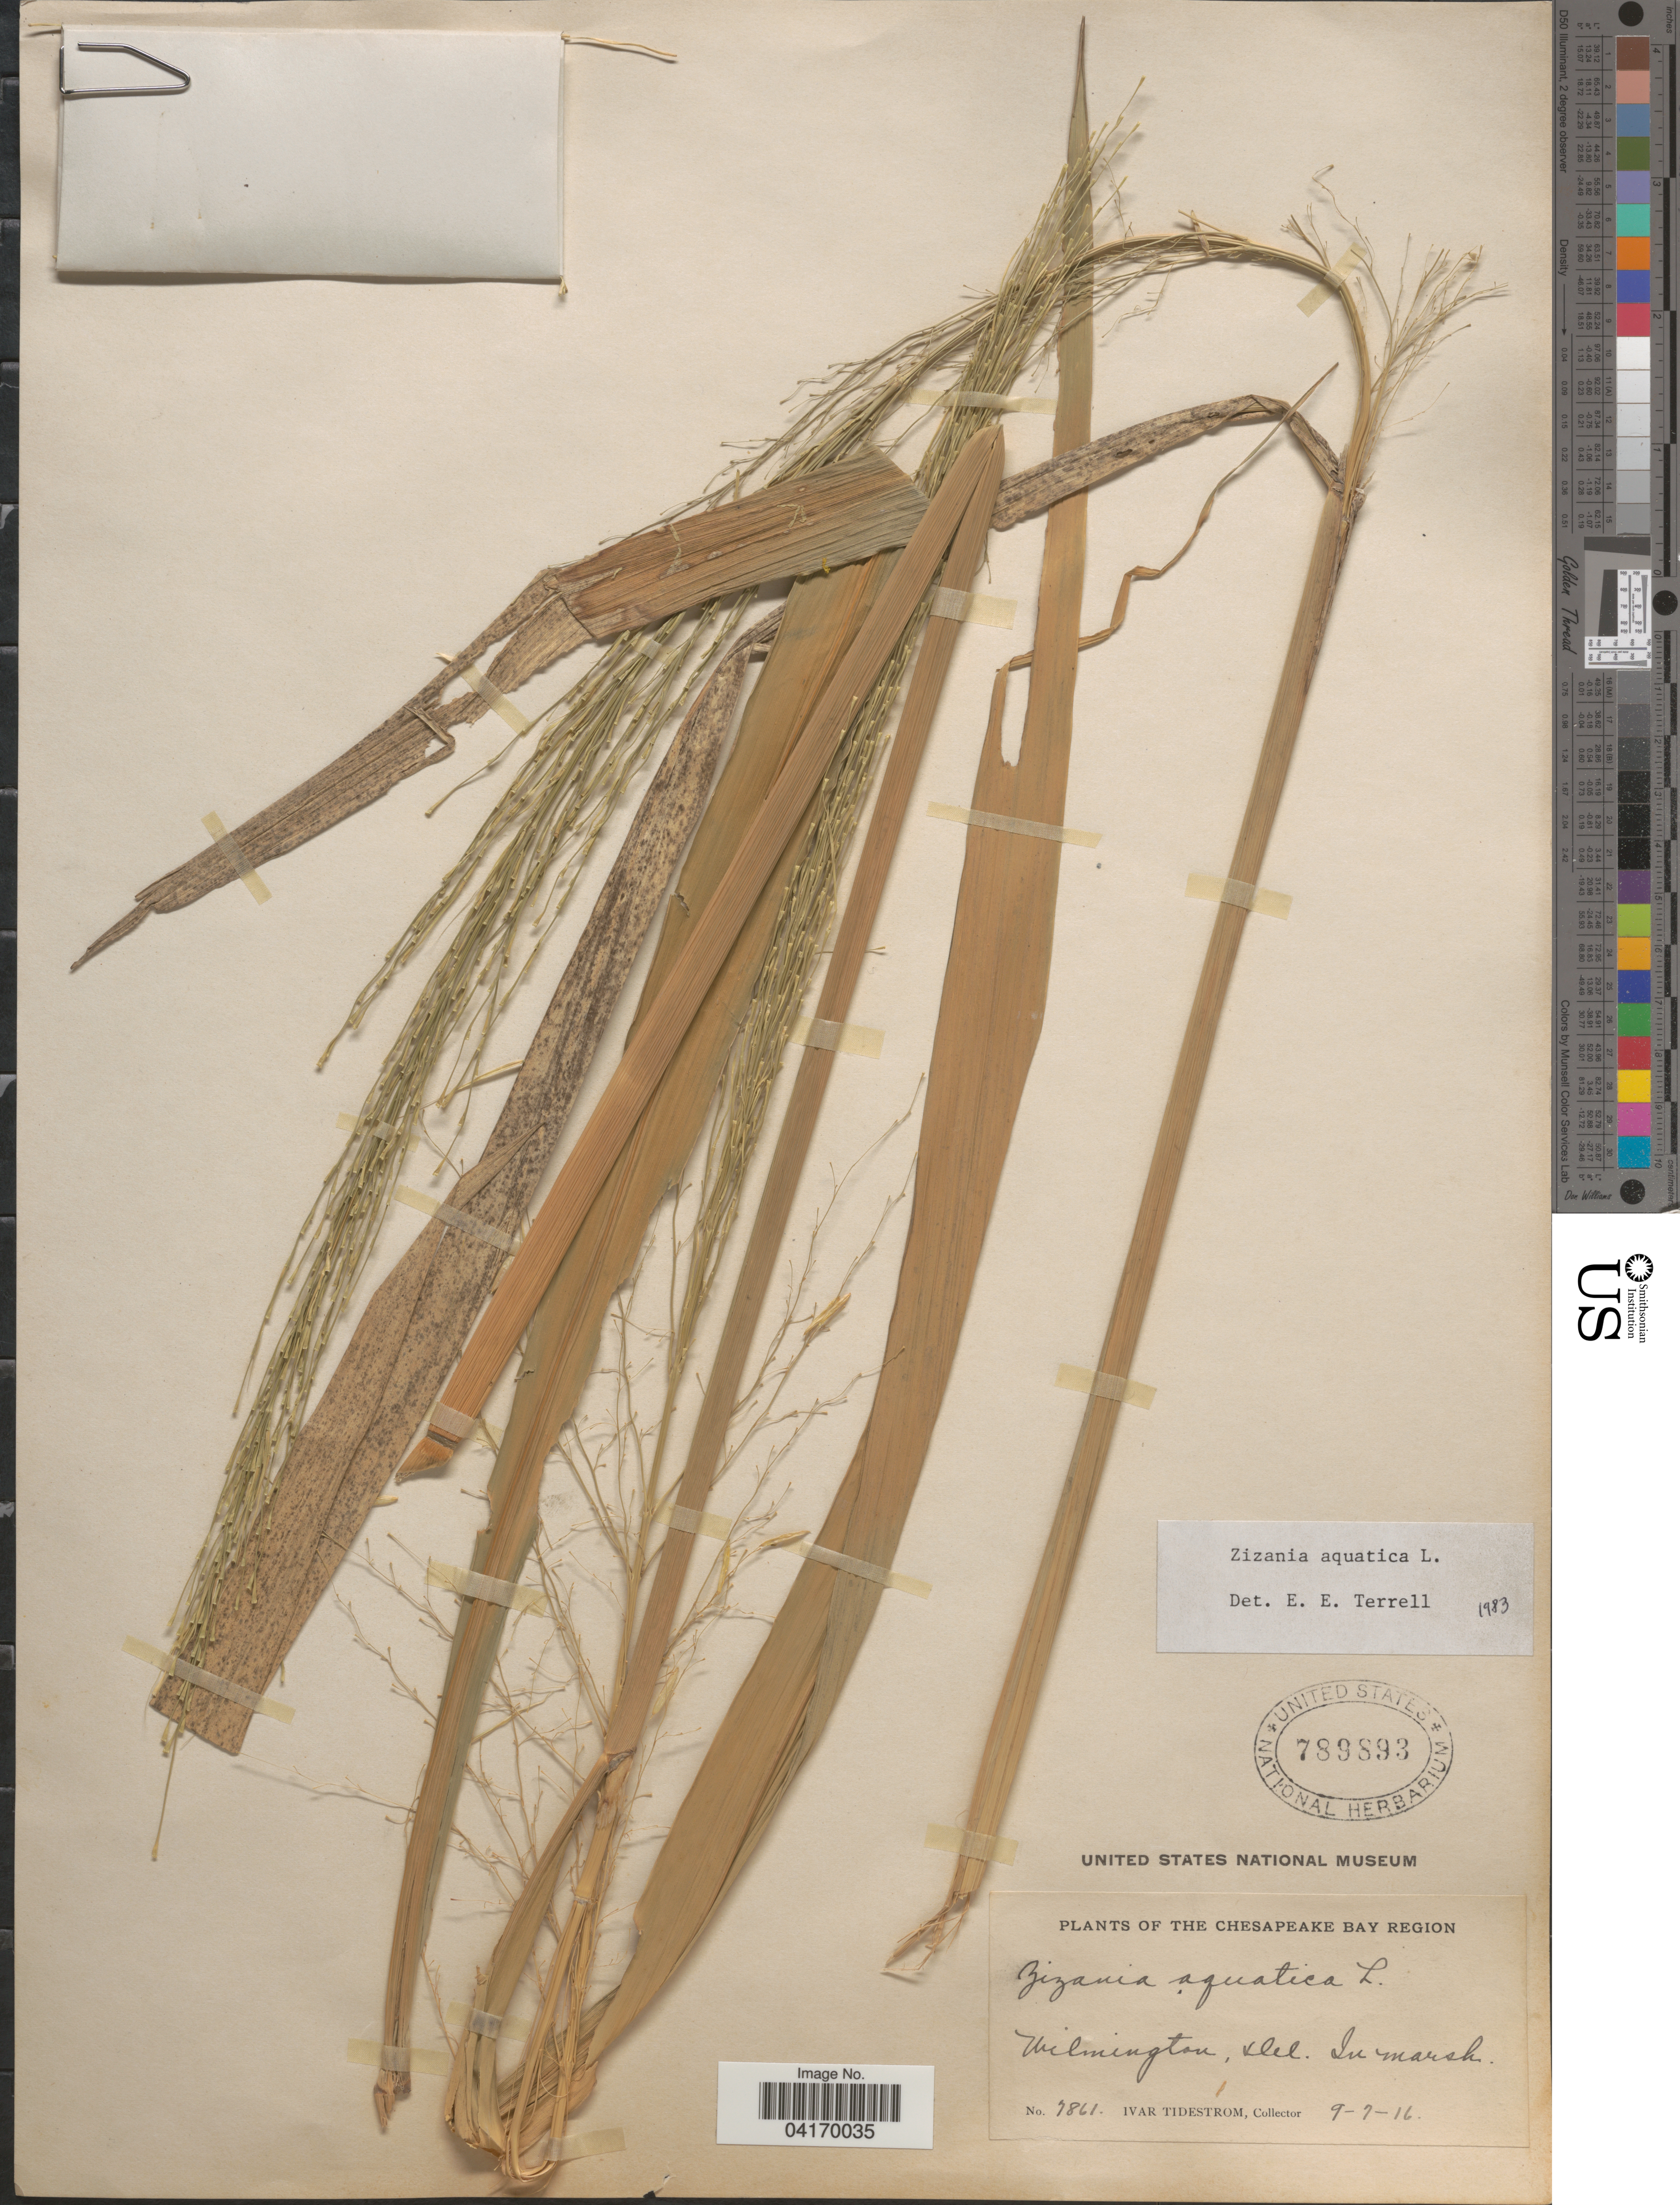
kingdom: Plantae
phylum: Tracheophyta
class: Liliopsida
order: Poales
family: Poaceae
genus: Zizania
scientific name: Zizania aquatica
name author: L.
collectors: I. F. Tidestrom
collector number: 7861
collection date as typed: Transcribed d/m/y: 7/9/16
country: United States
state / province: Delaware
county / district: New Castle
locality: Wilmington. The Chesapeake Bay Region.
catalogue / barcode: US 789893